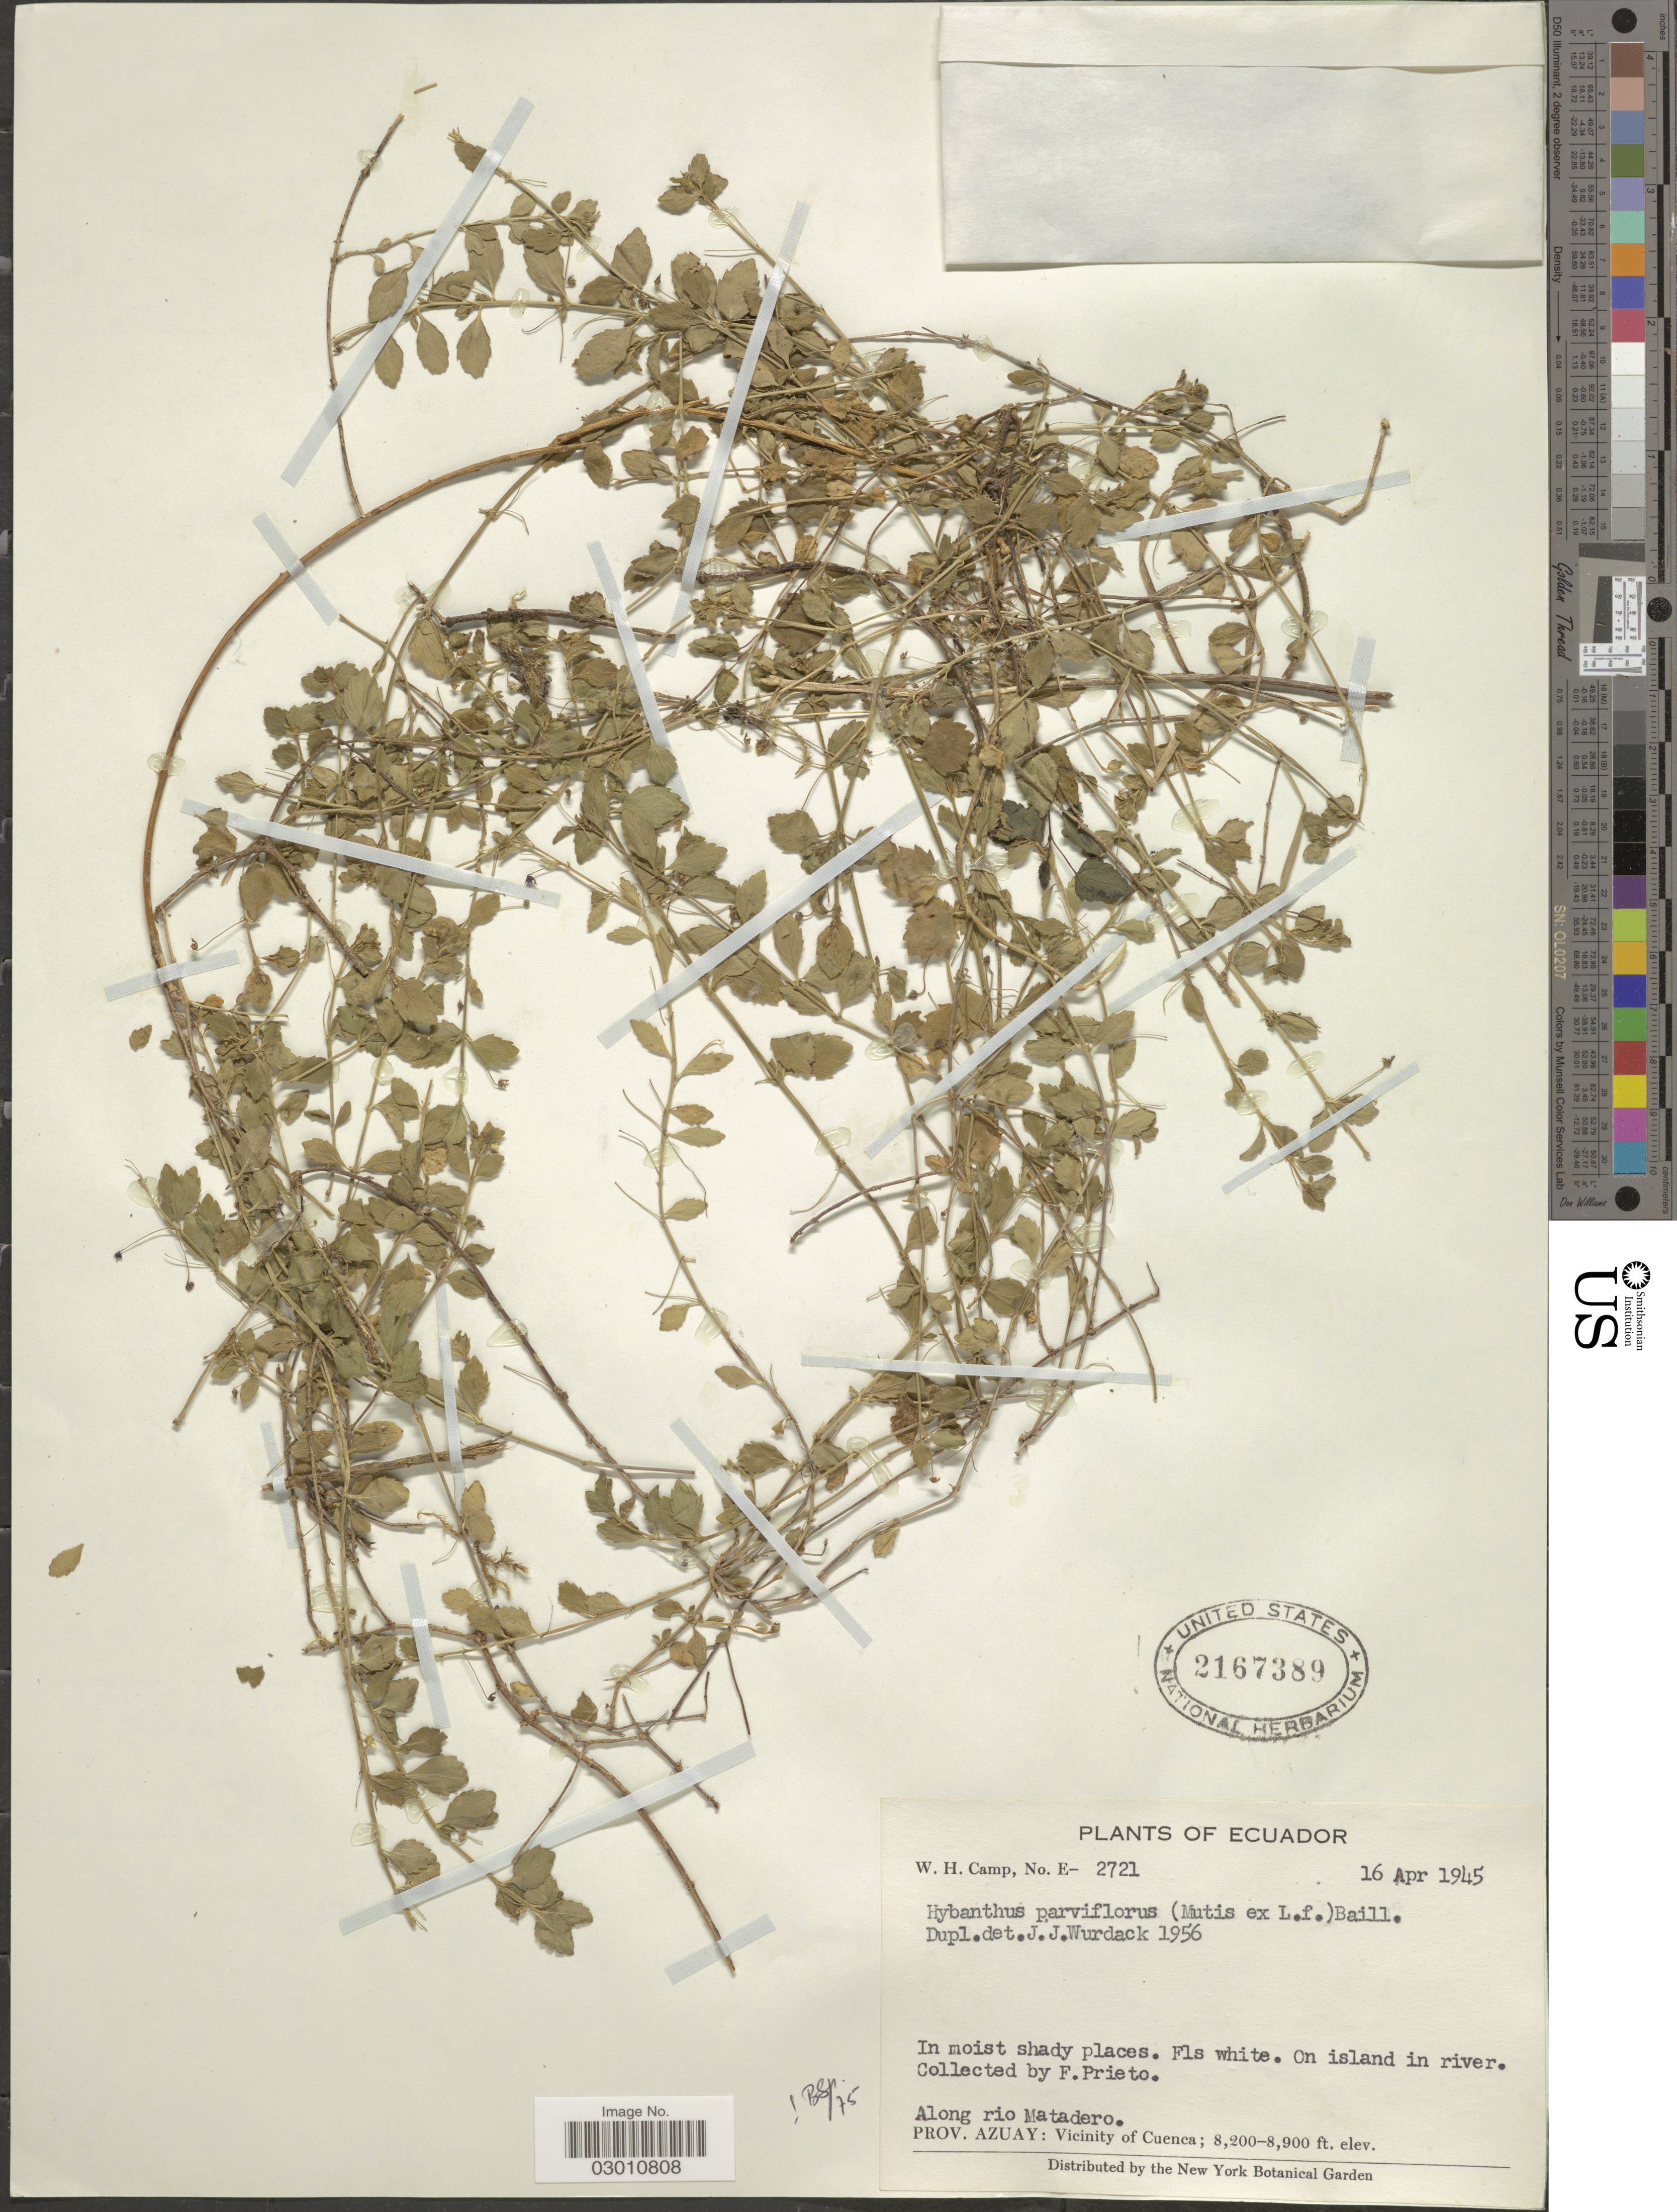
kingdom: Plantae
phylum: Tracheophyta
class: Magnoliopsida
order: Malpighiales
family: Violaceae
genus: Pombalia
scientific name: Pombalia parviflora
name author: (L. f.) Paula-Souza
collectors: W. H. Camp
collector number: E-2721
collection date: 1945-04-16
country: Ecuador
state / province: Azuay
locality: On island in river. Along rio Matadero. Vicinity of Cuenca.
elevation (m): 2499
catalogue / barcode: US 2167389